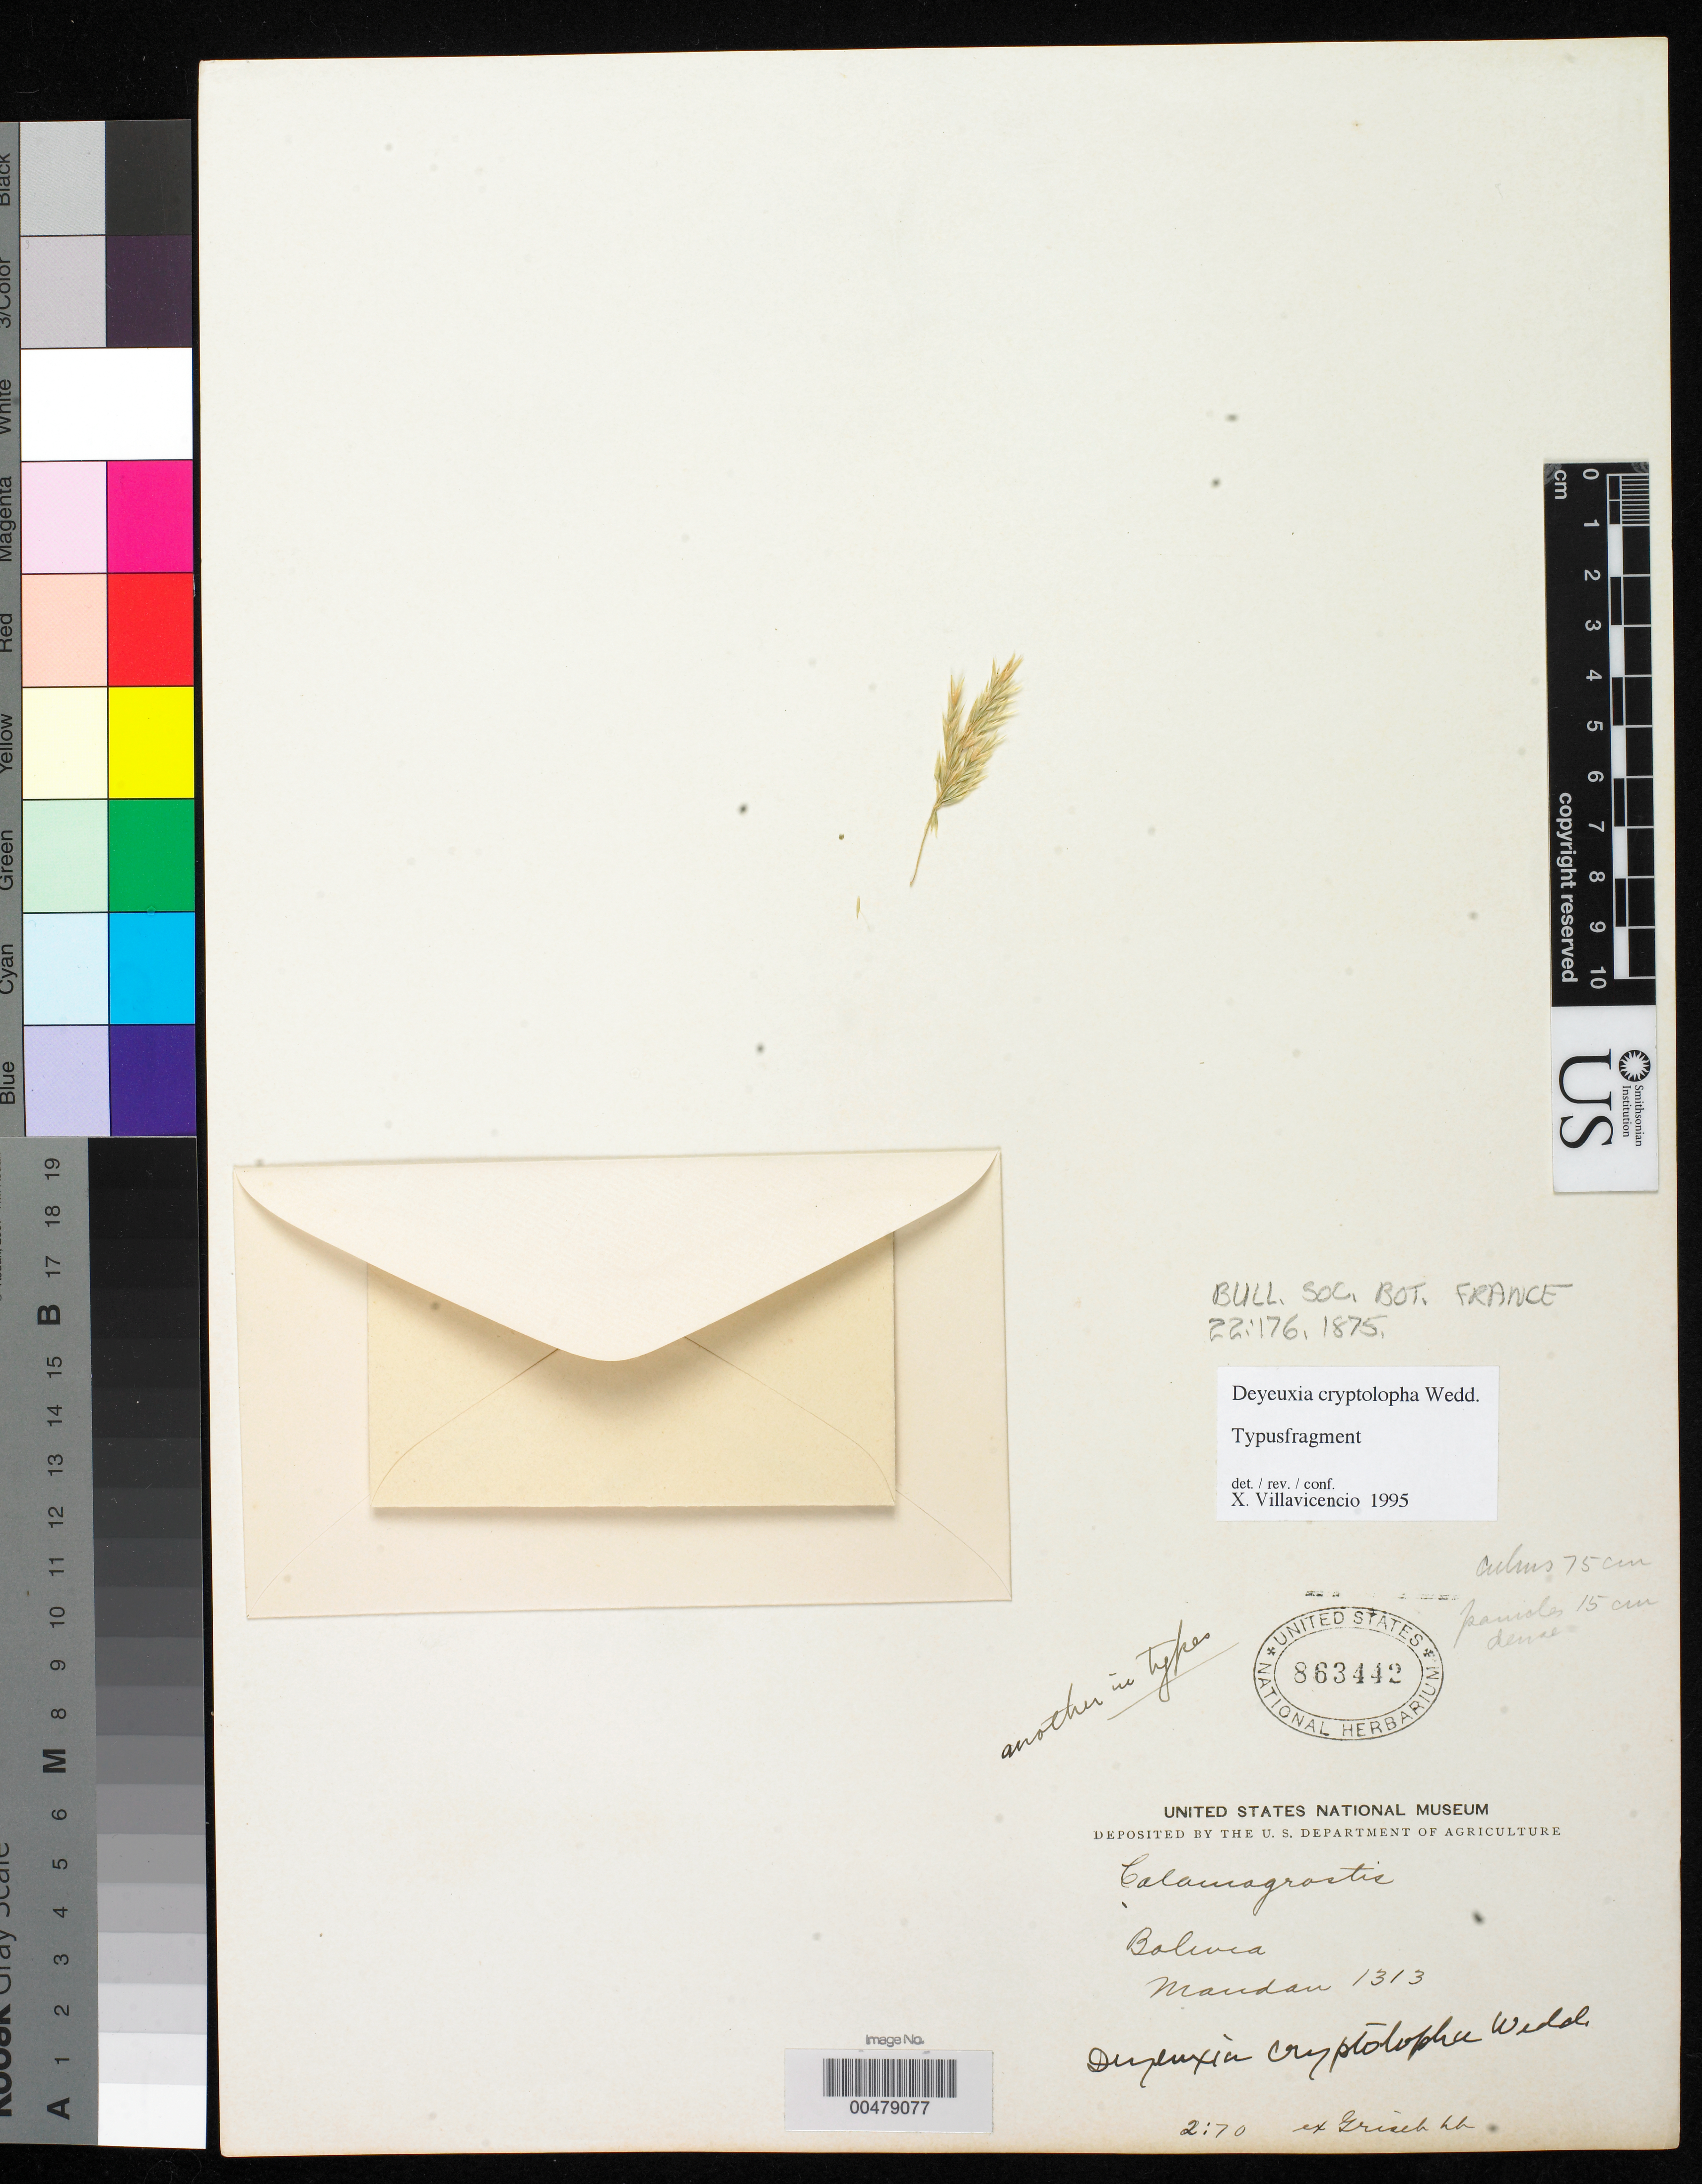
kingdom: Plantae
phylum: Tracheophyta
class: Liliopsida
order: Poales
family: Poaceae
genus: Deyeuxia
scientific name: Deyeuxia cryptolopha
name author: Wedd.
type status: Type Fragment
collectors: G. Mandon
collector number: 1313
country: Bolivia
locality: Mapiri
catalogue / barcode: US 863442